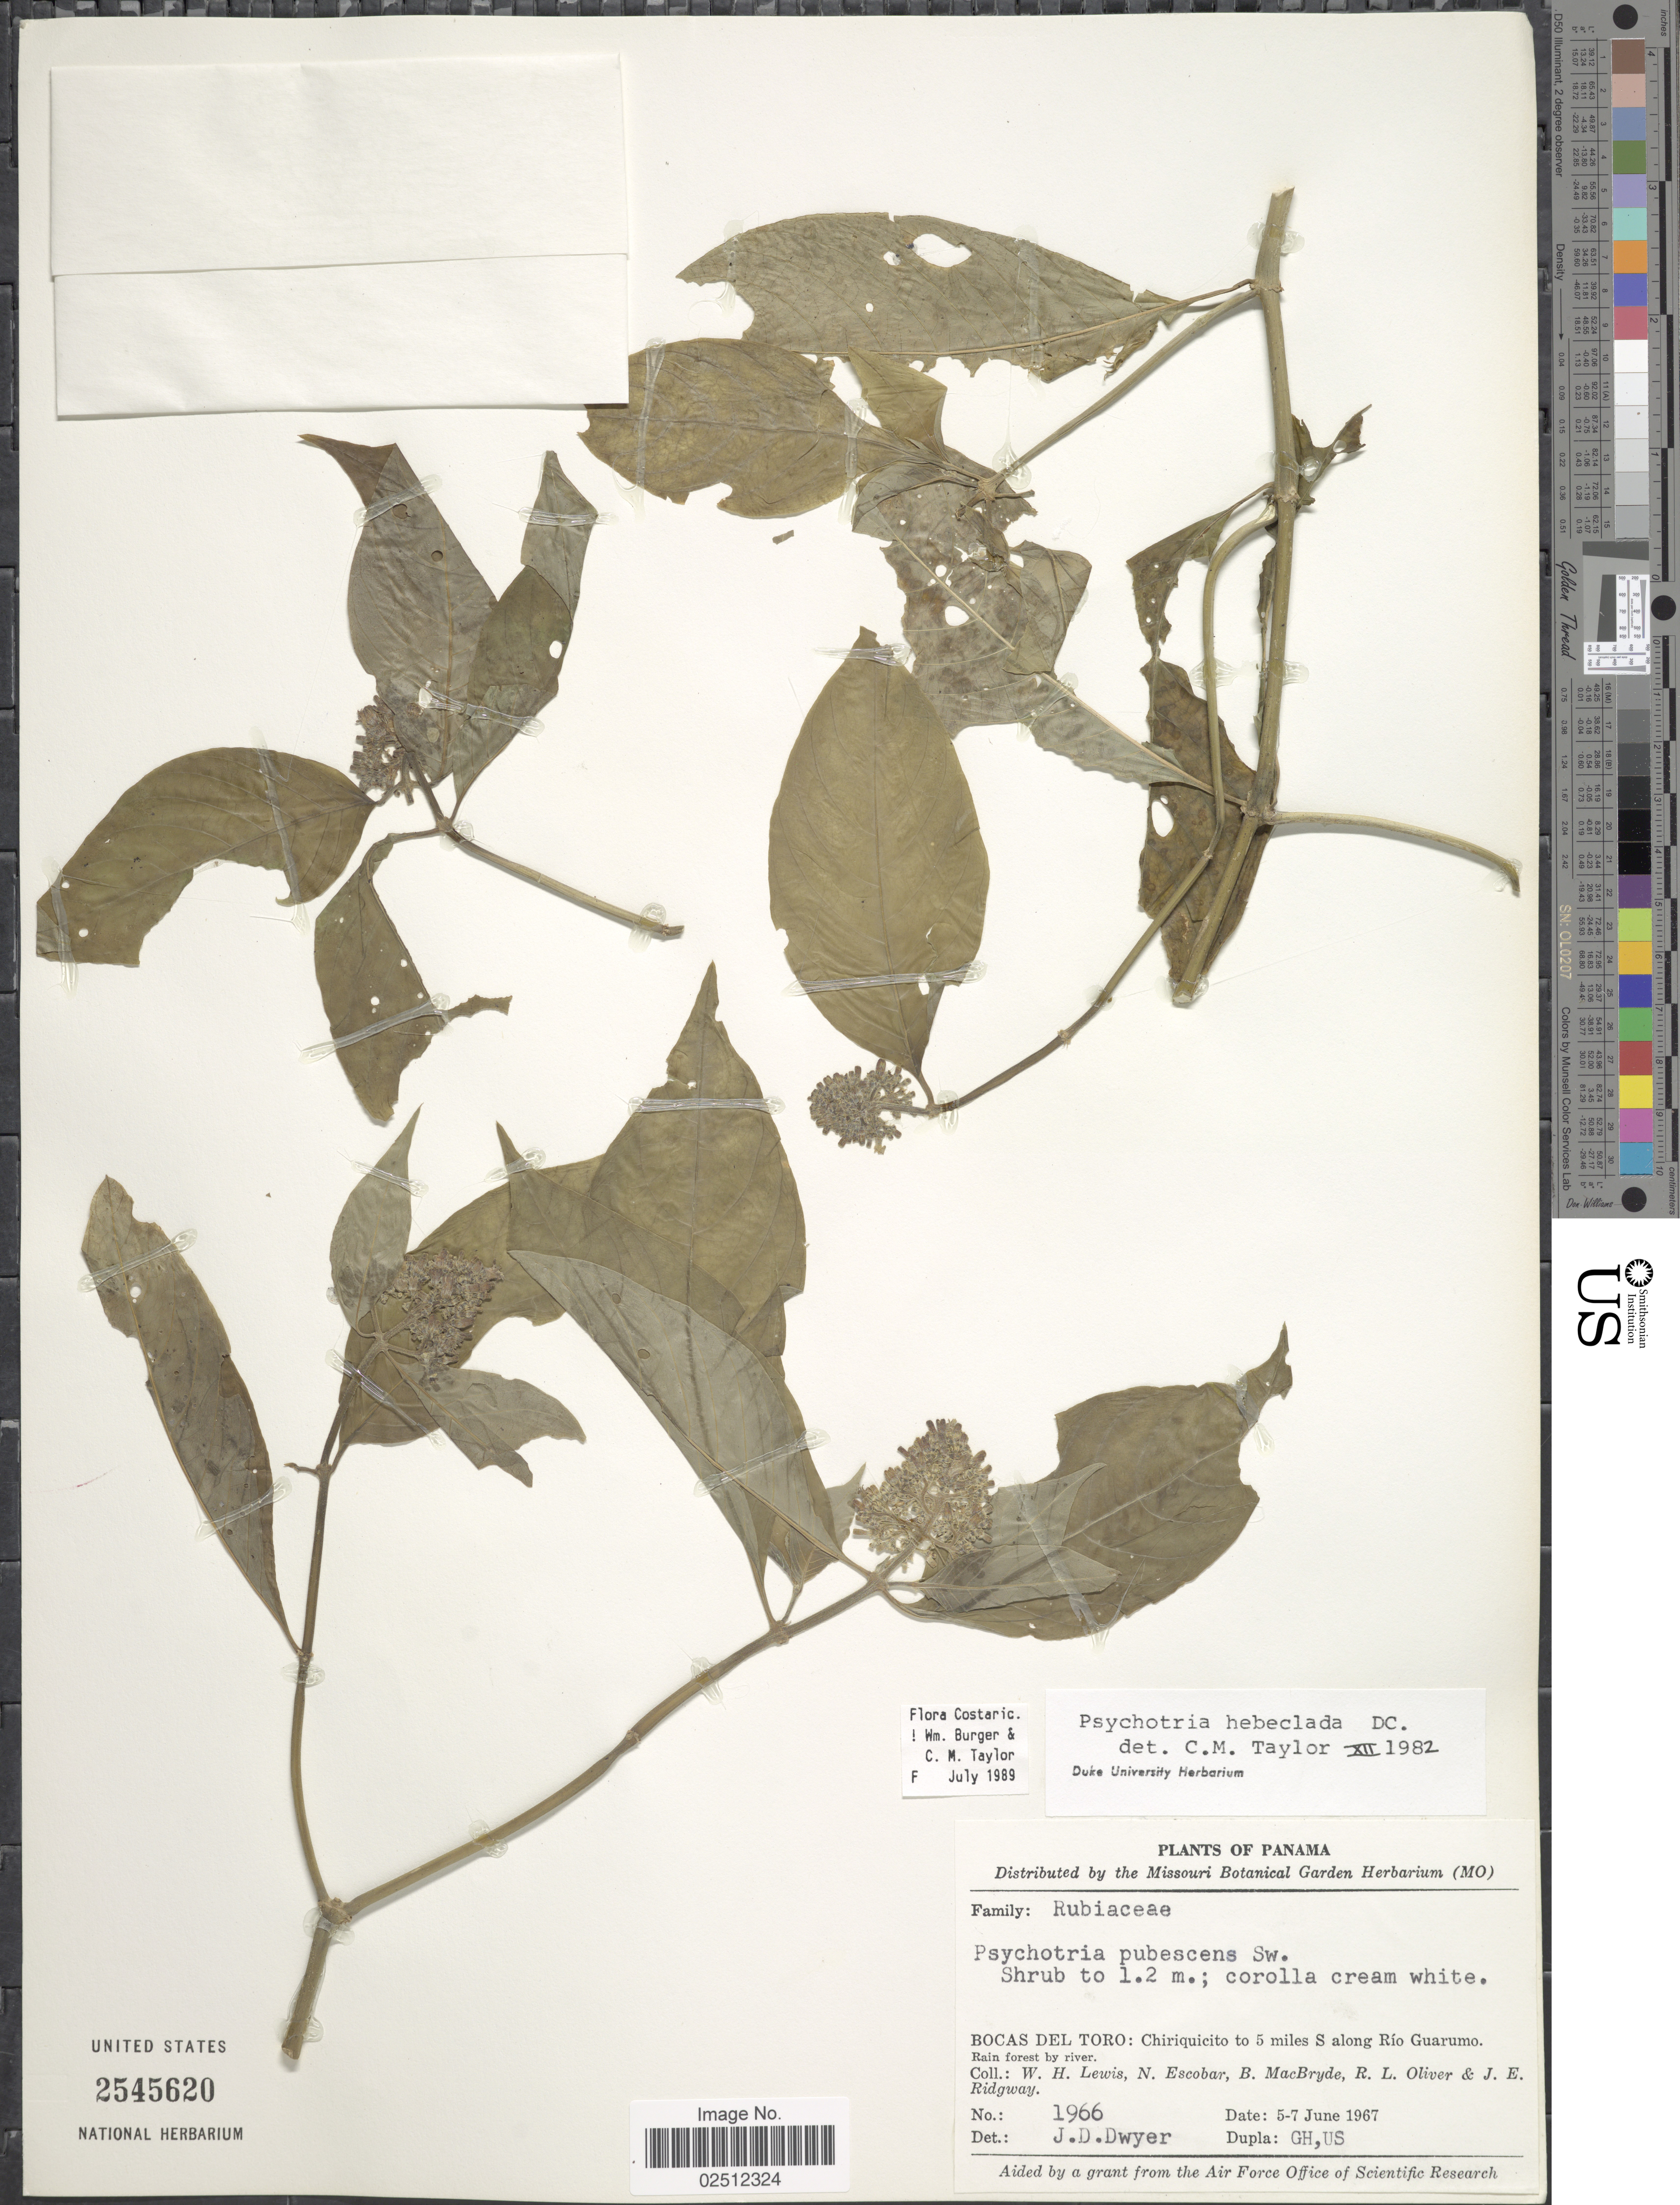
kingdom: Plantae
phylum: Tracheophyta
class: Magnoliopsida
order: Gentianales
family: Rubiaceae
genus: Psychotria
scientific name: Psychotria hebeclada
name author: DC.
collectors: W. H. Lewis, N. Escobar, B. MacBryde, R. Oliver & J. Ridgway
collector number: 1966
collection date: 1967-06-05/1967-06-07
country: Panama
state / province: Bocas del Toro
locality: Chiriquicito to 5 miles S along Río Guarumo. Rain forest by river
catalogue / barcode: US 2545620